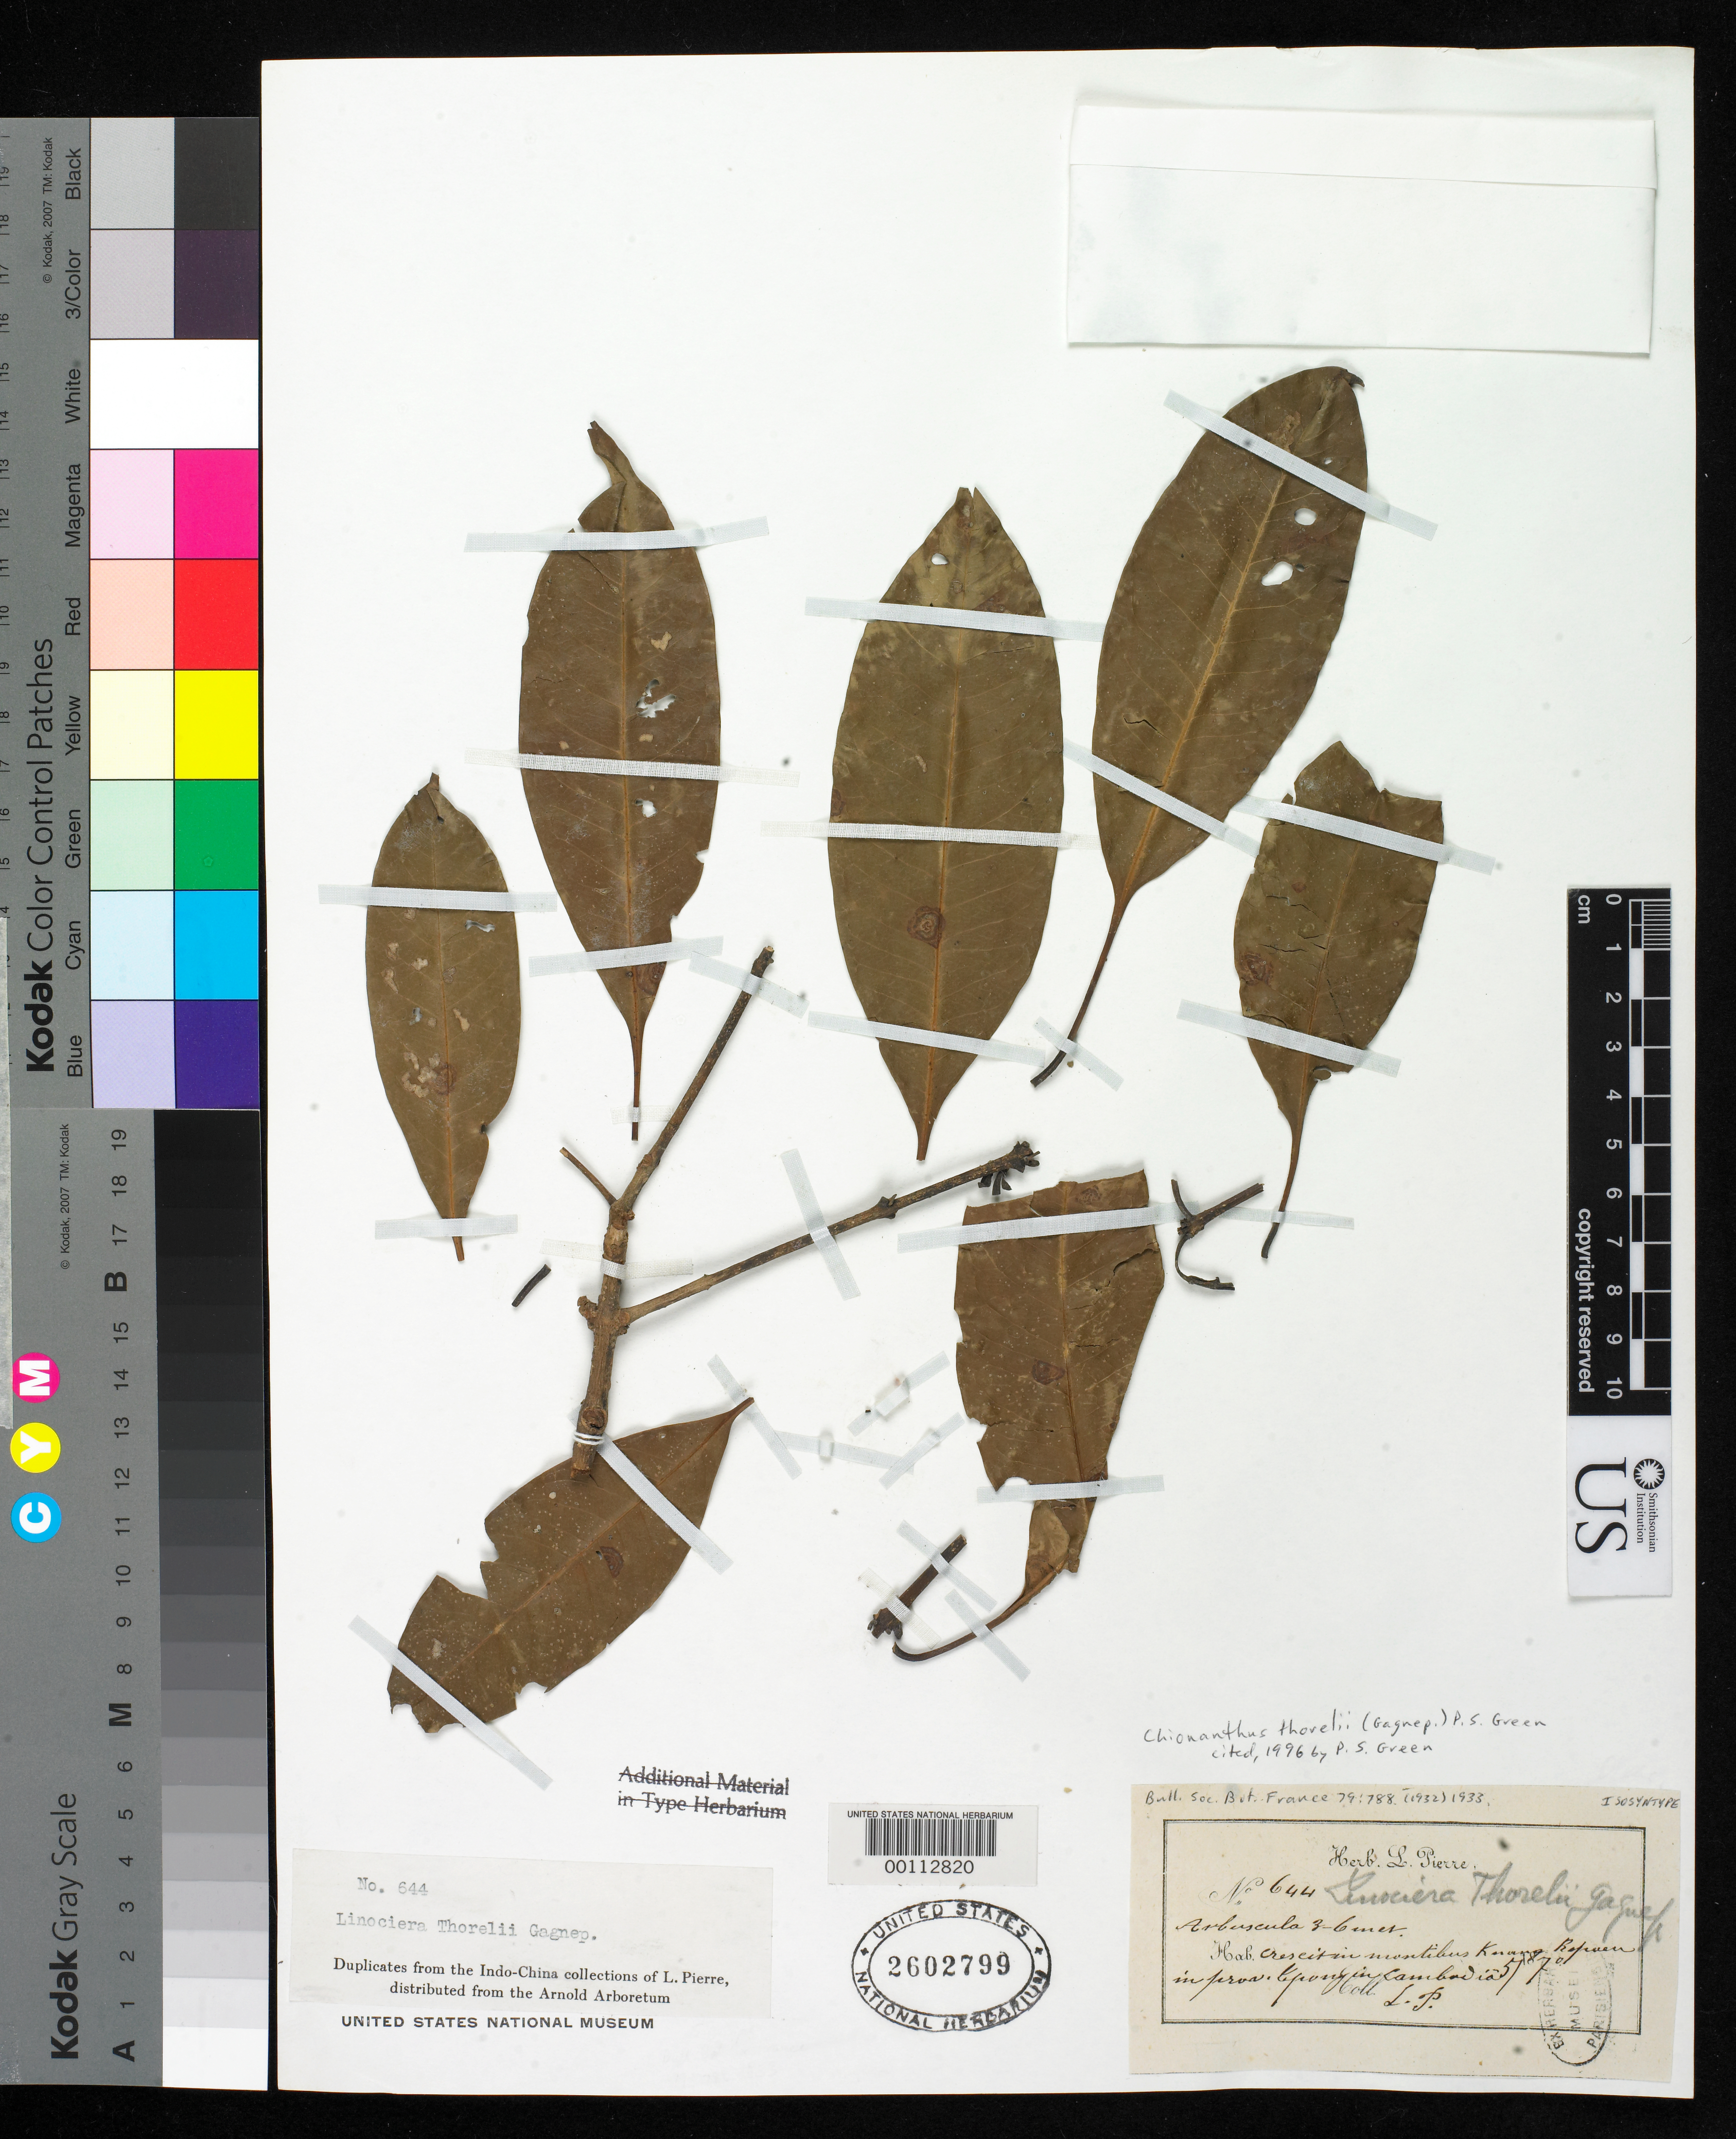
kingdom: Plantae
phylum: Tracheophyta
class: Magnoliopsida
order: Lamiales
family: Oleaceae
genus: Linociera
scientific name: Linociera thorelii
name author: Gagnep.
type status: Syntype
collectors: J. Pierre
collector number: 644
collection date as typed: May 1870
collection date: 1870-05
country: Cambodia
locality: Mouts du Pursat.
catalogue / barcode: US 2602799